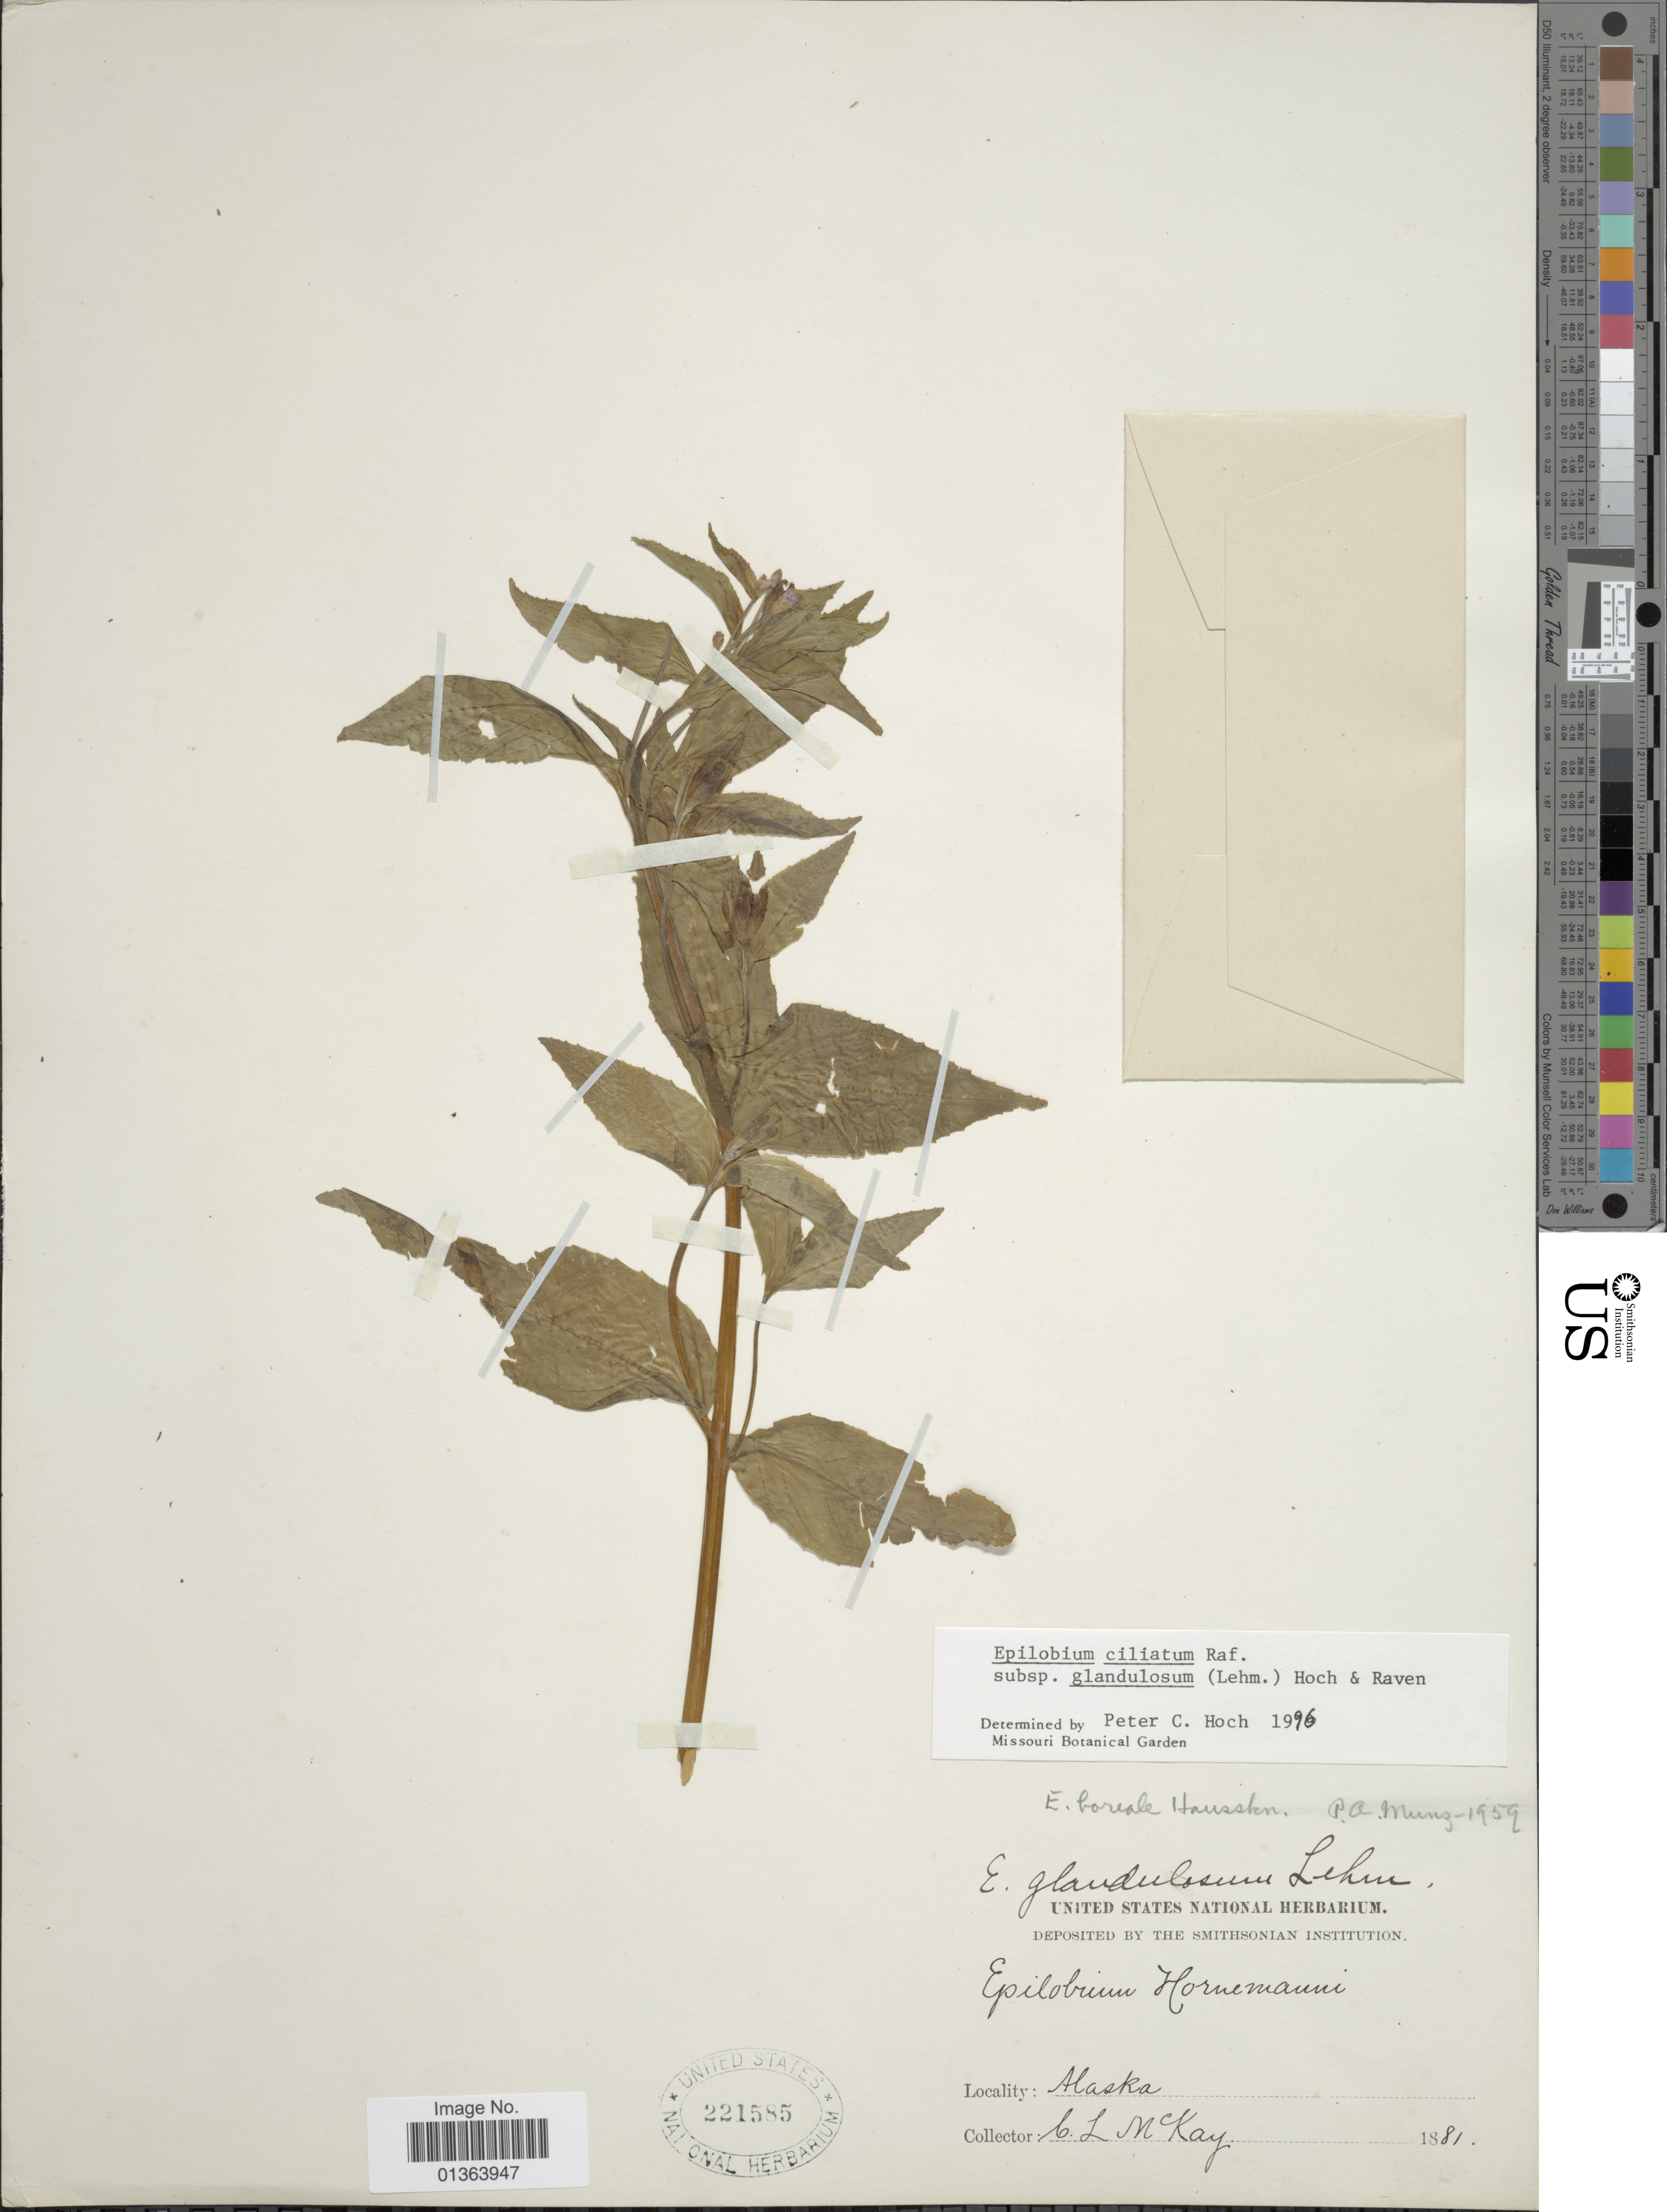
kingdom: Plantae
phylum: Tracheophyta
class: Magnoliopsida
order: Myrtales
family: Onagraceae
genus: Epilobium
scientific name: Epilobium ciliatum subsp. glandulosum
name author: (Lehm.) Hoch & P.H. Raven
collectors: C. McKay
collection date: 1881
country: United States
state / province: Alaska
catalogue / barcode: US 221585